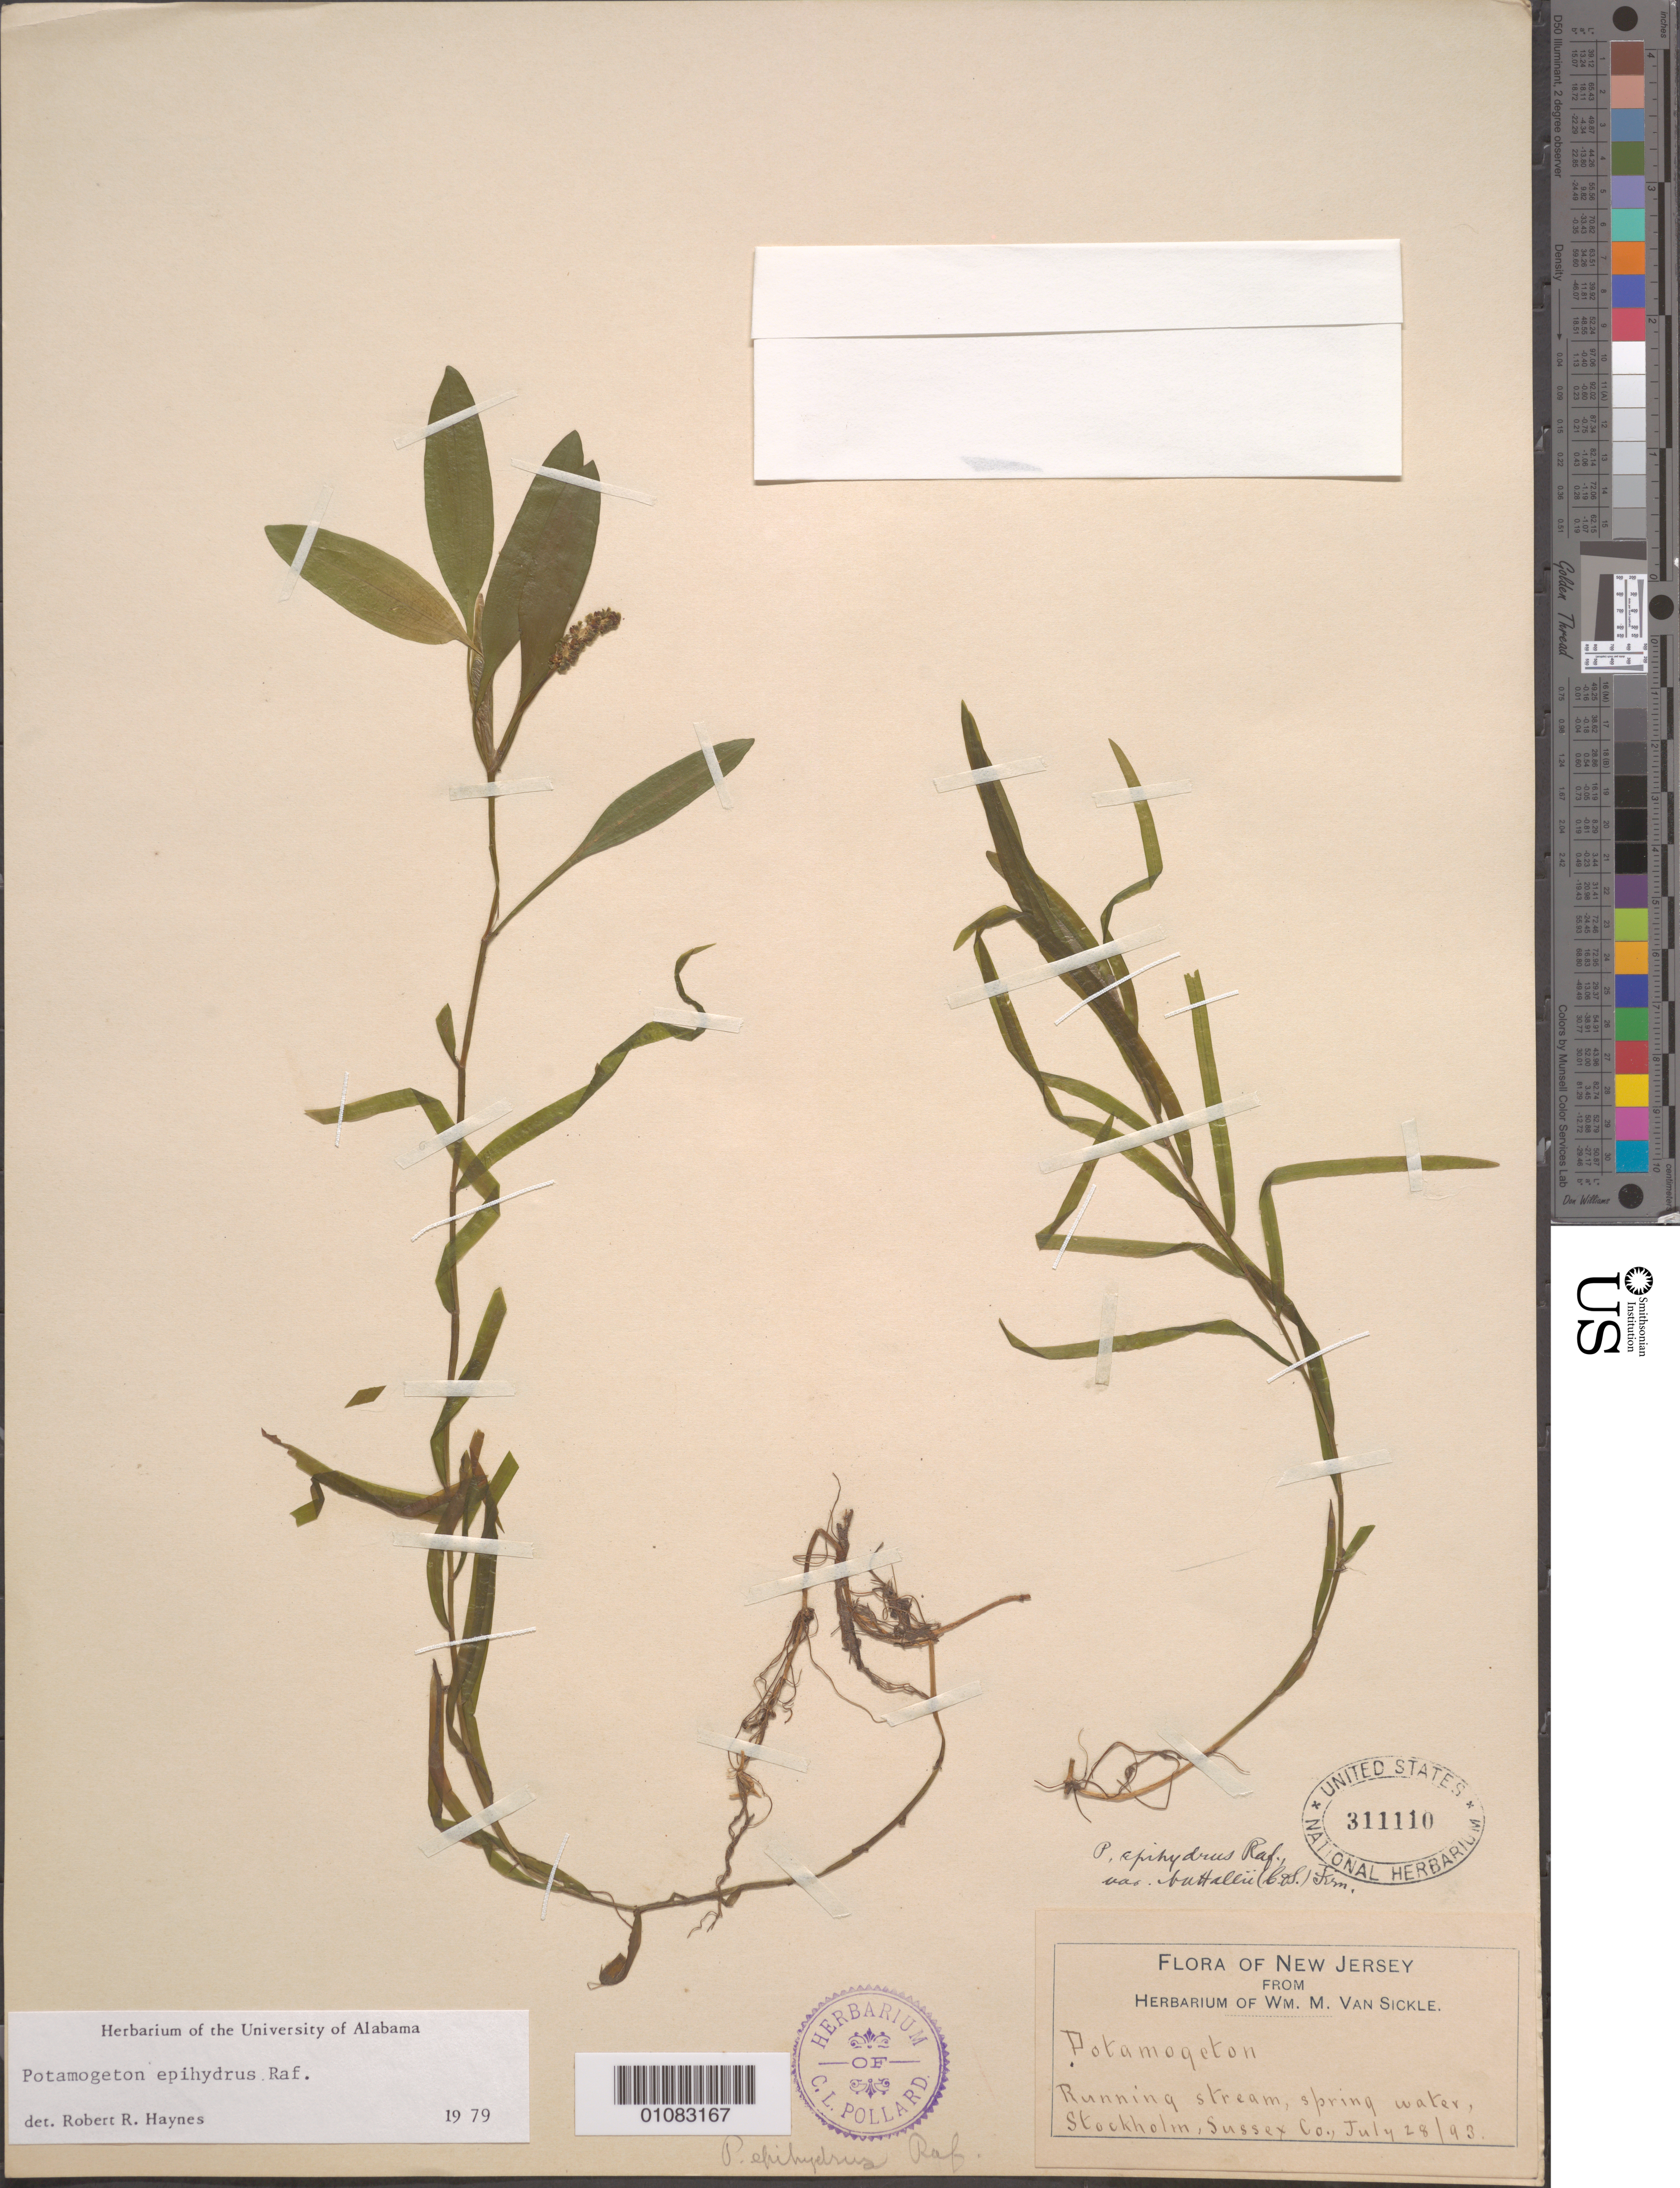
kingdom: Plantae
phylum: Tracheophyta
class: Liliopsida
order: Alismatales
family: Potamogetonaceae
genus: Potamogeton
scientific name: Potamogeton epihydrus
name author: Raf.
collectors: W. Van Sickle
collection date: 1893-07-28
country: United States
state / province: New Jersey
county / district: Sussex County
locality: Stockholm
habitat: Running stream, spring water.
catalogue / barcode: US 311110